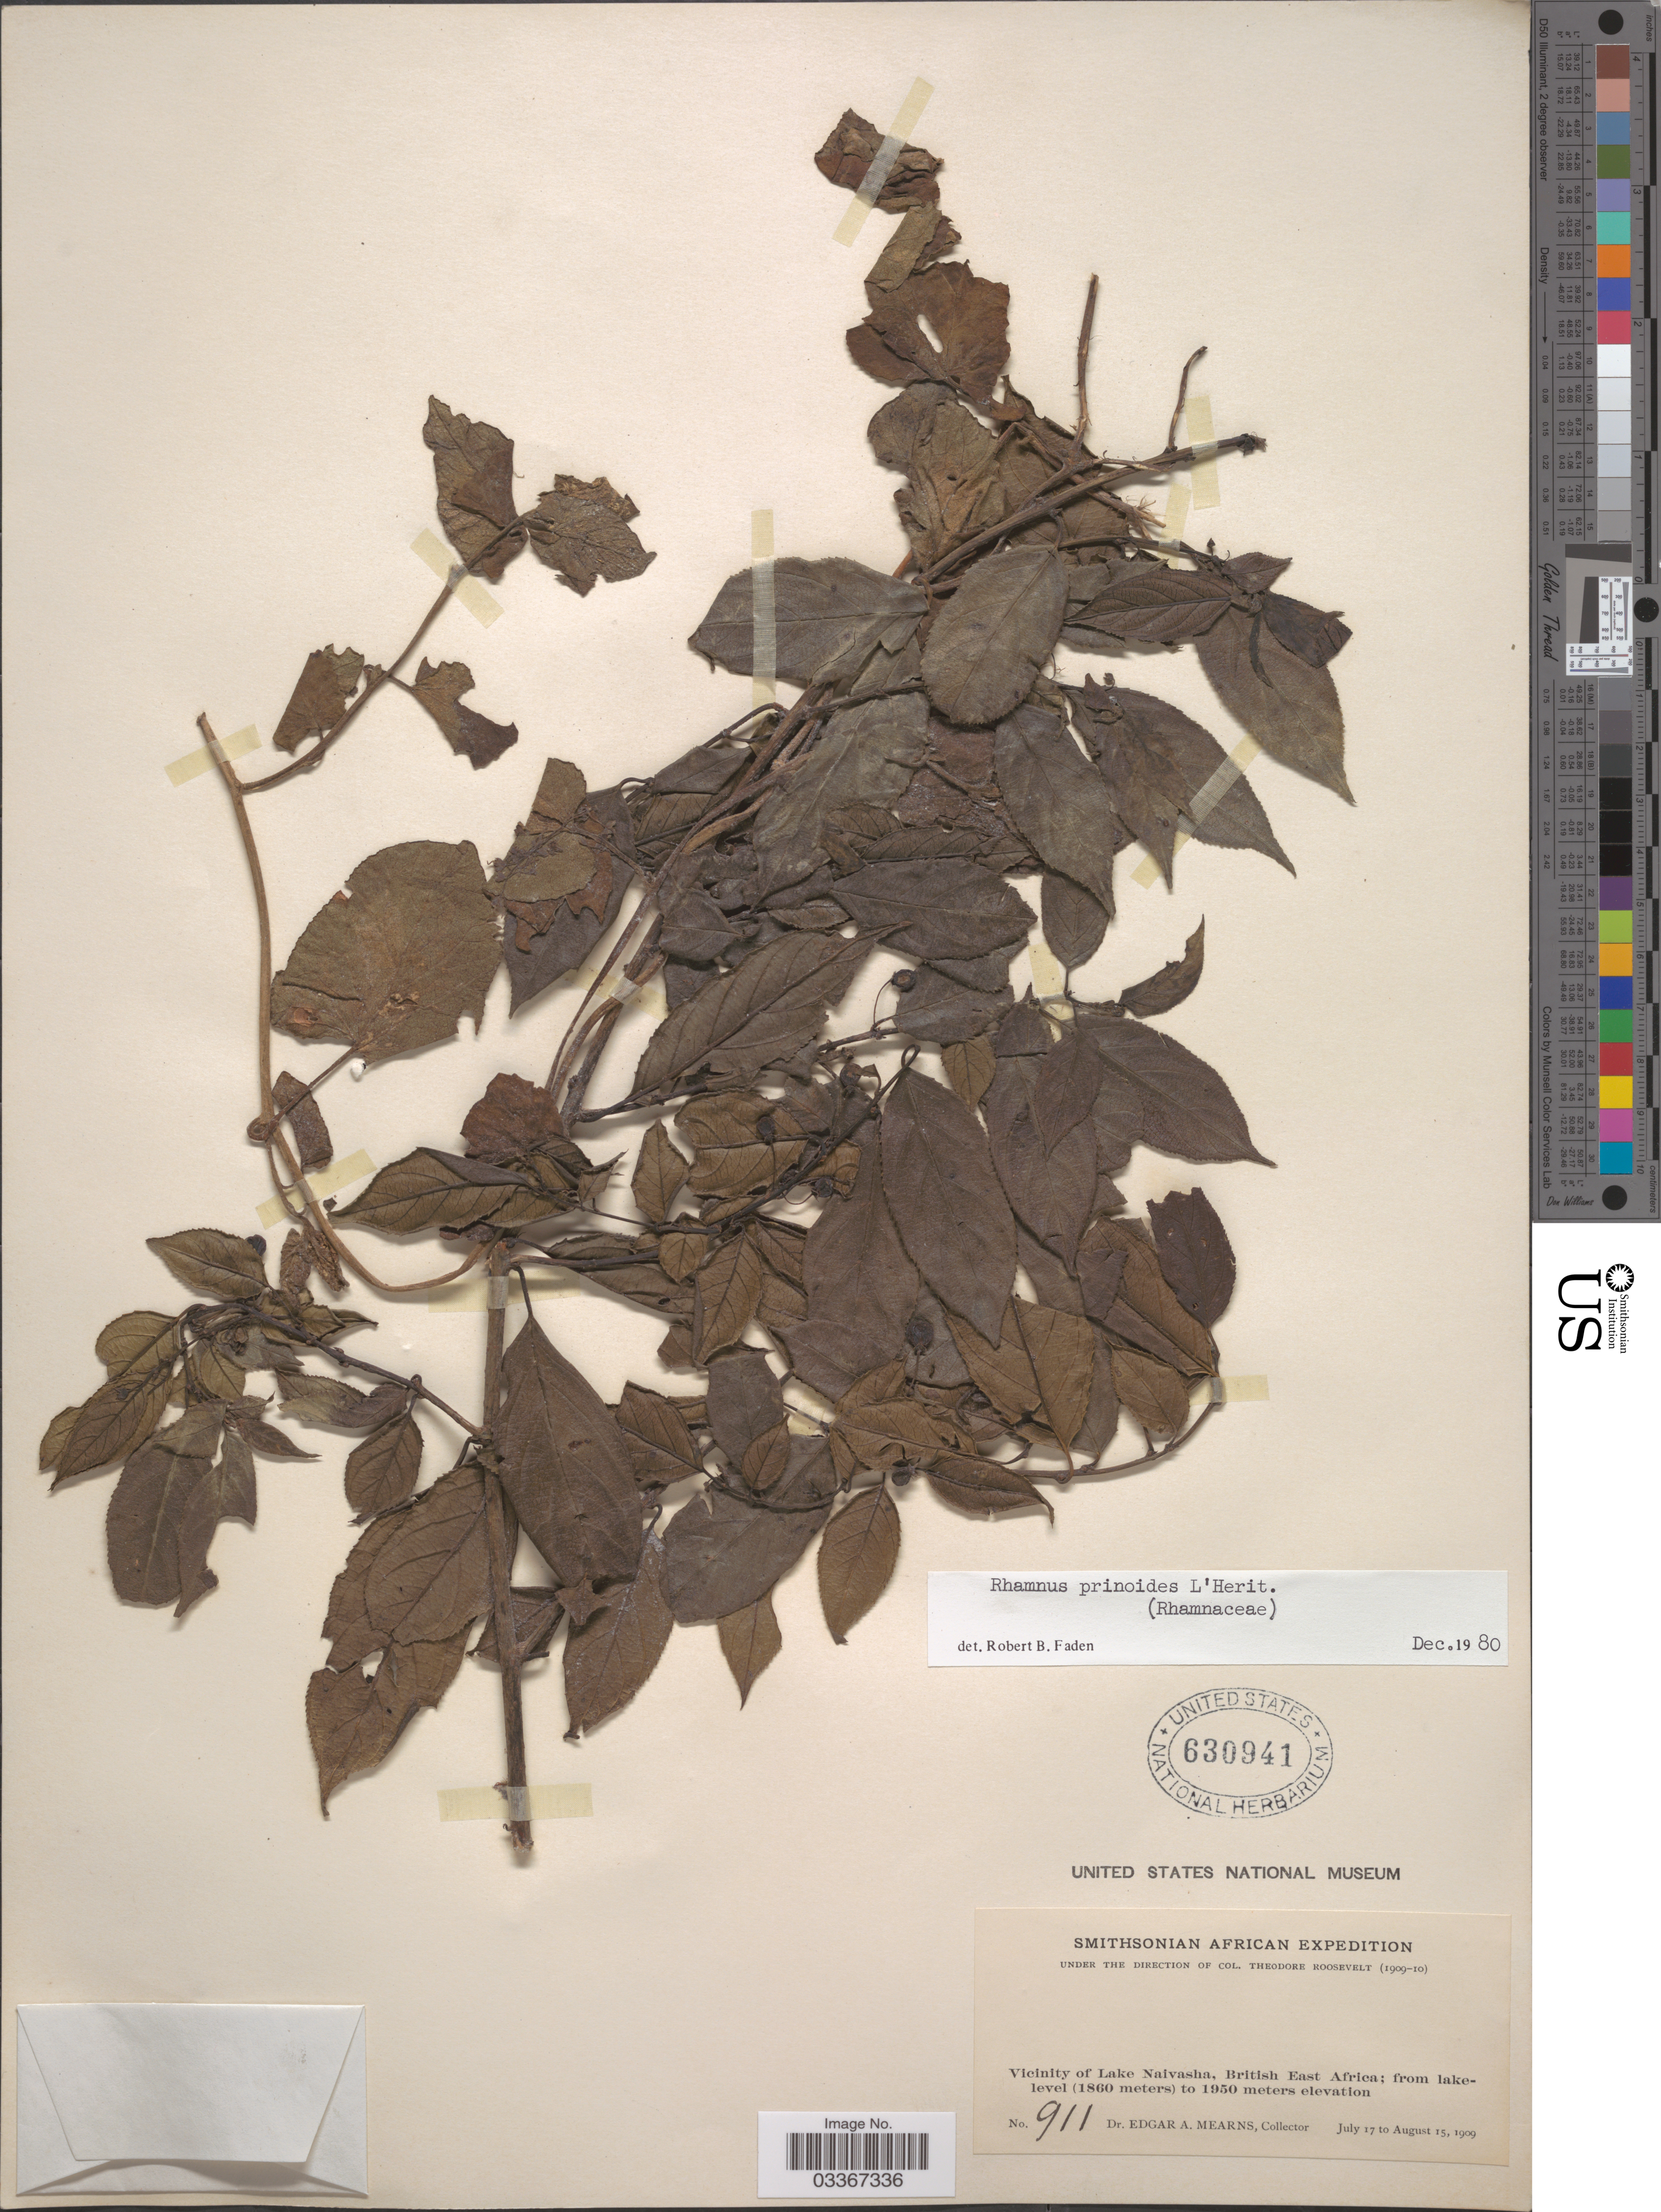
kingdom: Plantae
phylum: Tracheophyta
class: Magnoliopsida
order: Rosales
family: Rhamnaceae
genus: Rhamnus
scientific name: Rhamnus prinoides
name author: L'Hér.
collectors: E. A. Mearns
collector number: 911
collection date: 1909-07-17/1909-08-15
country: Kenya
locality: Vicinity of Lake Naivasha, British East Africa; from lake-level.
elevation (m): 1860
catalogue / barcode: US 630941